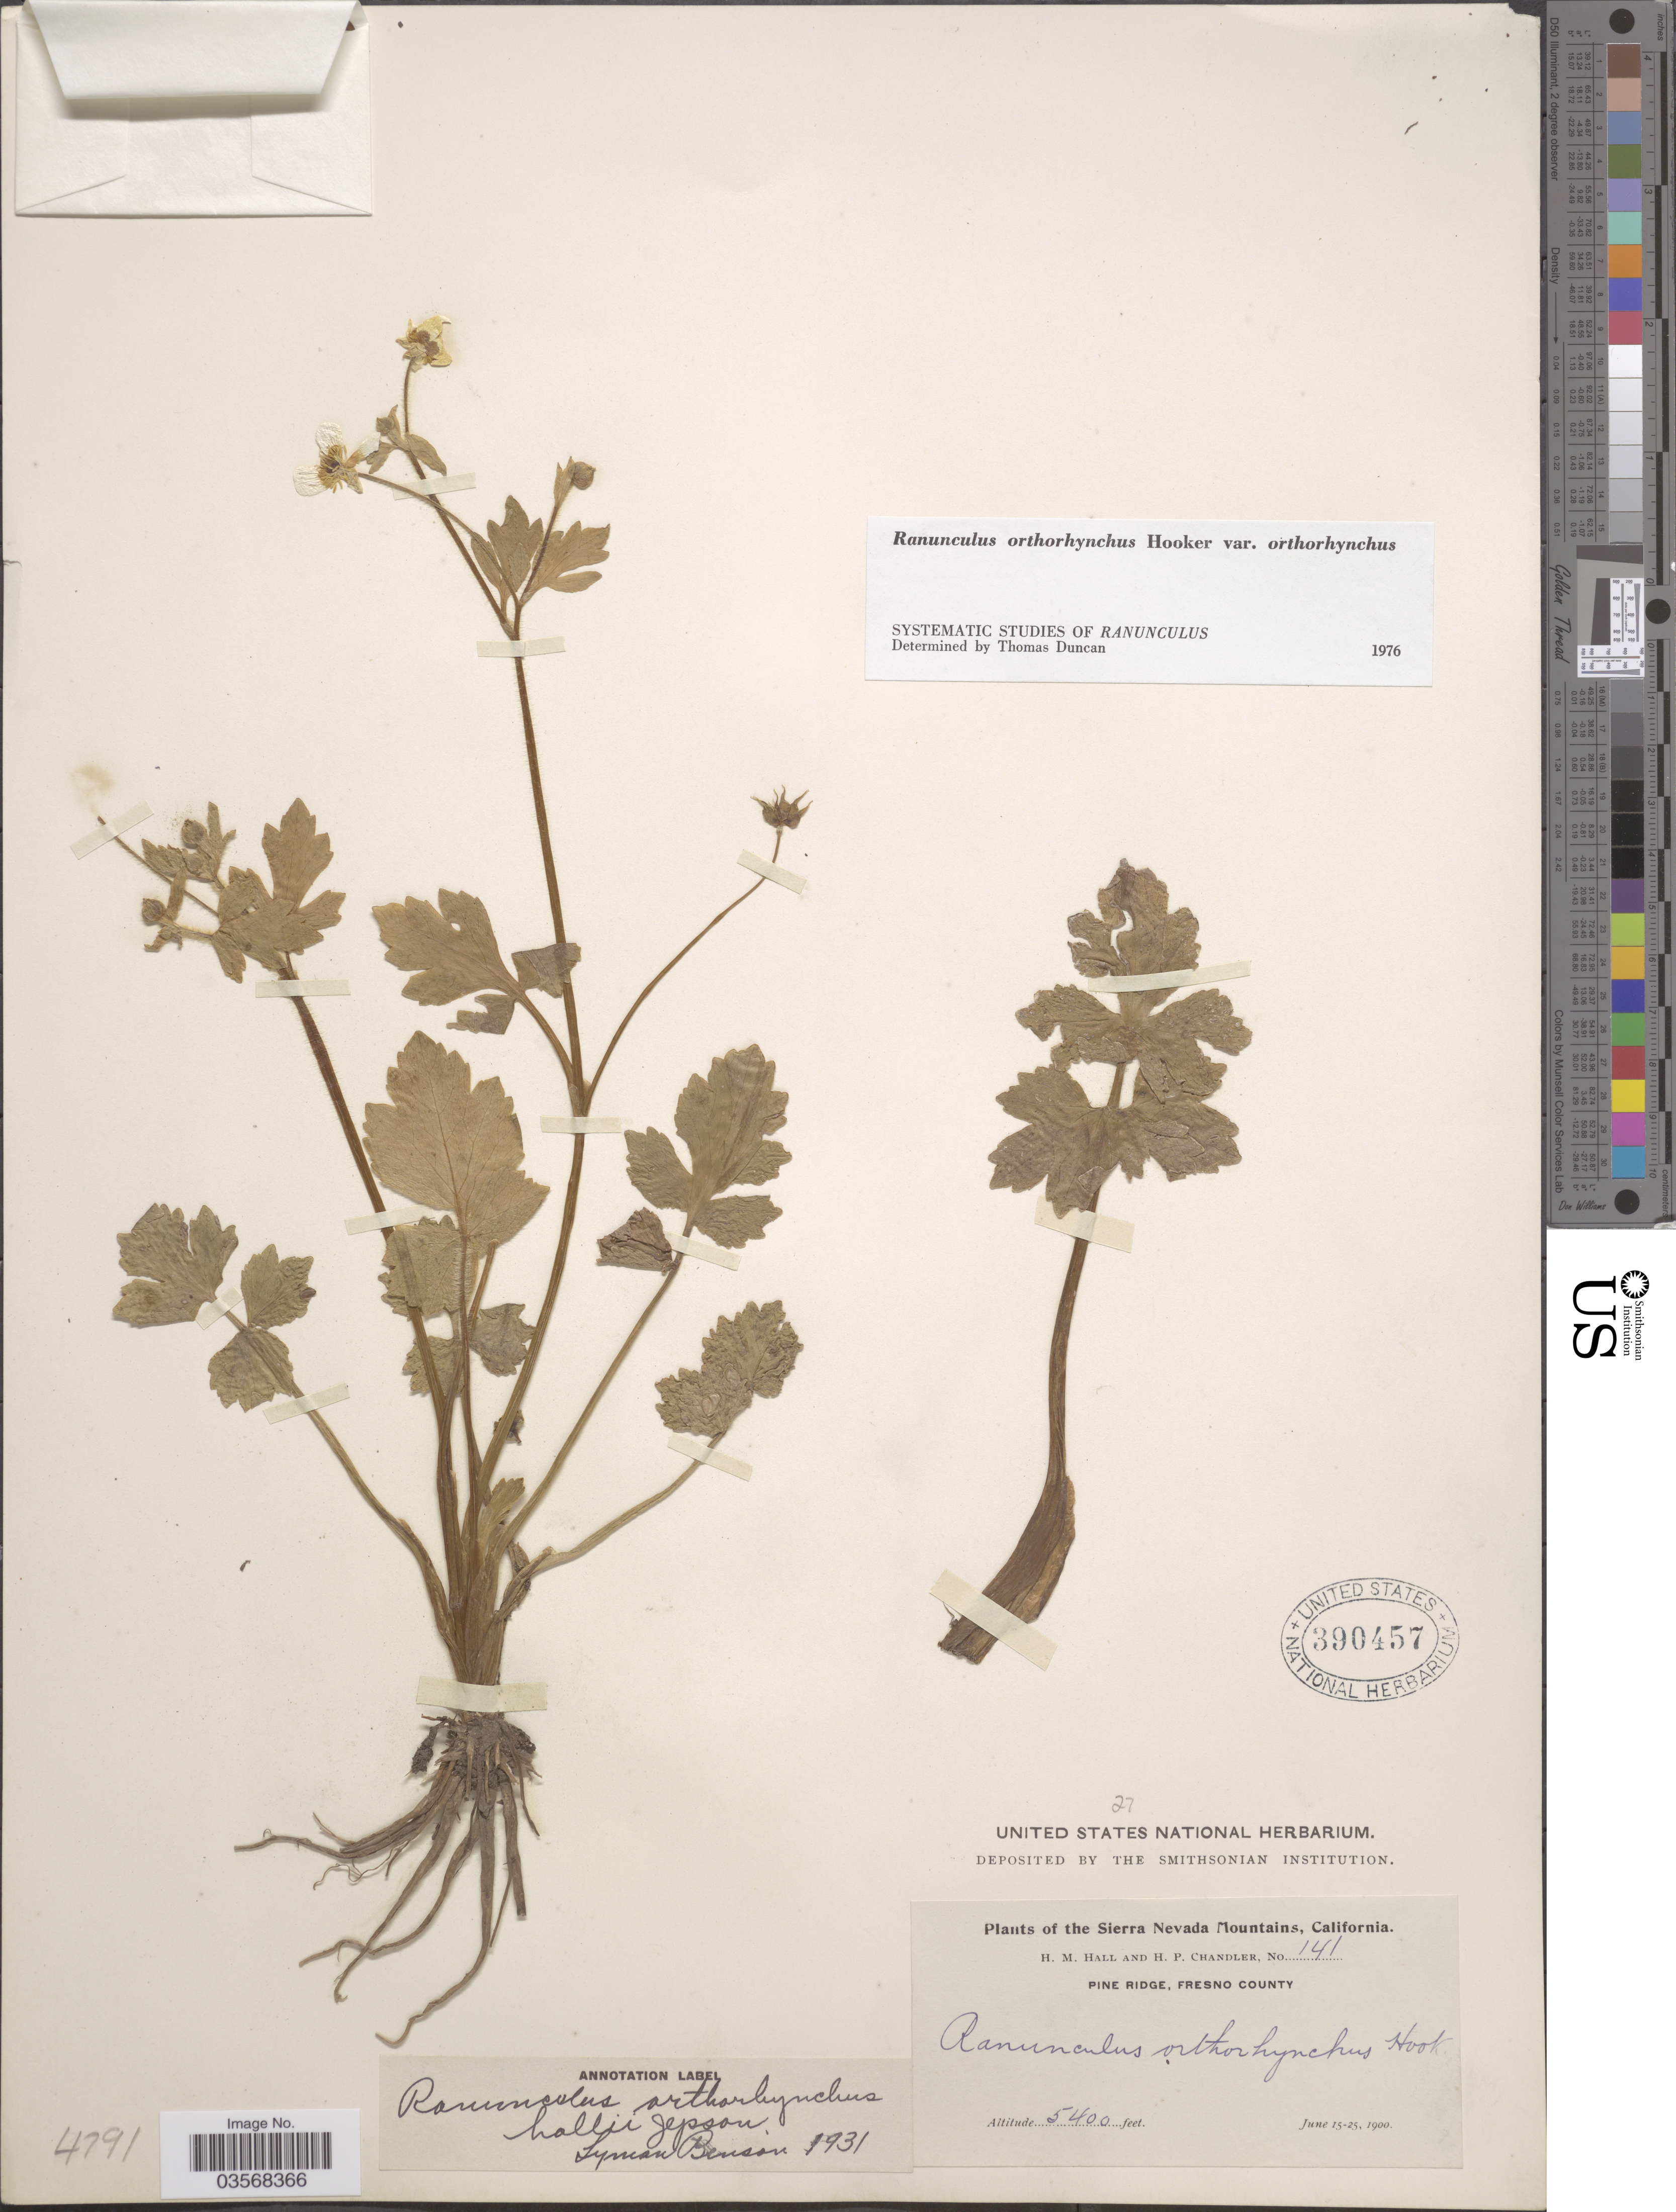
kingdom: Plantae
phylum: Tracheophyta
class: Magnoliopsida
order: Ranunculales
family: Ranunculaceae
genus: Ranunculus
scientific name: Ranunculus orthorhynchus var. orthorhynchus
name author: Hook.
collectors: H. M. Hall & H. Chandler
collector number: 141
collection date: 1900-06-15/1900-06-25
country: United States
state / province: California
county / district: Fresno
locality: The Sierra Nevada Mountains. Pine Ridge, Fresno County.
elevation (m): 1646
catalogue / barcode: US 390457